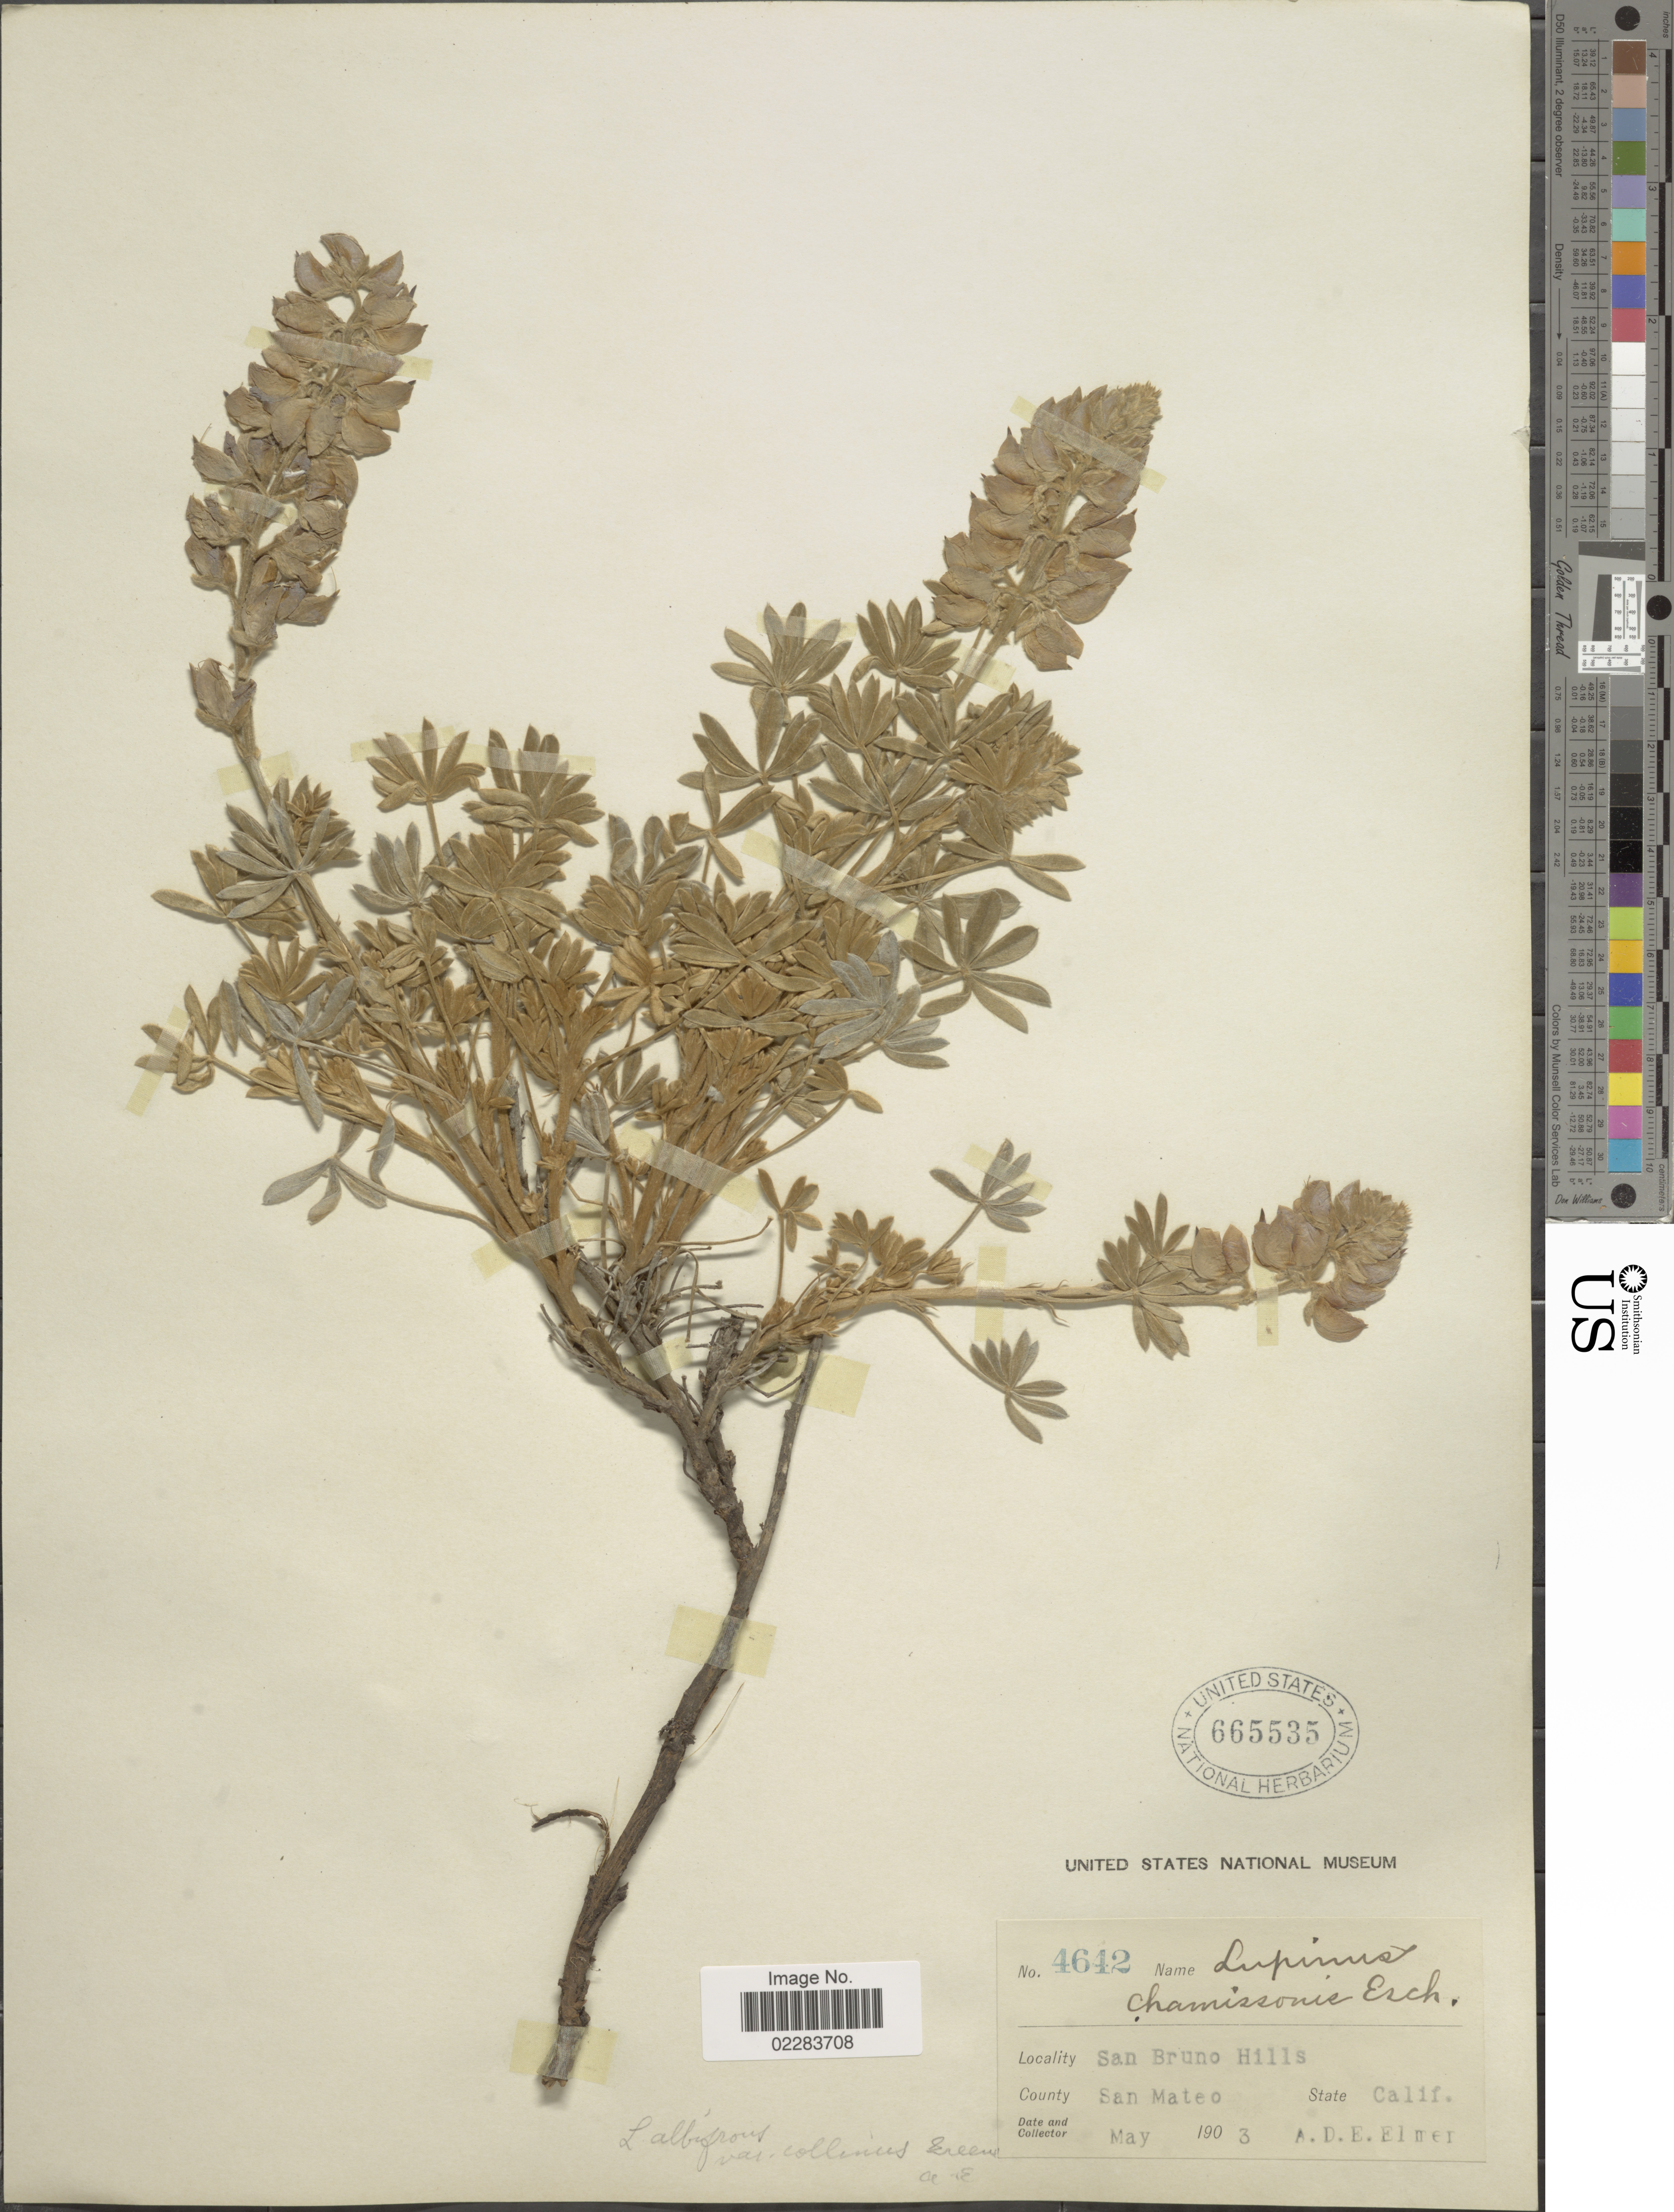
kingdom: Plantae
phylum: Tracheophyta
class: Magnoliopsida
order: Fabales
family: Fabaceae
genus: Lupinus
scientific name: Lupinus albifrons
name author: Benth.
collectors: A. D. E. Elmer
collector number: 4642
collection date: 1903-05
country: United States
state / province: California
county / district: San Mateo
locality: San Bruno Hills. County: San Mateo. Calif.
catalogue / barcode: US 665535